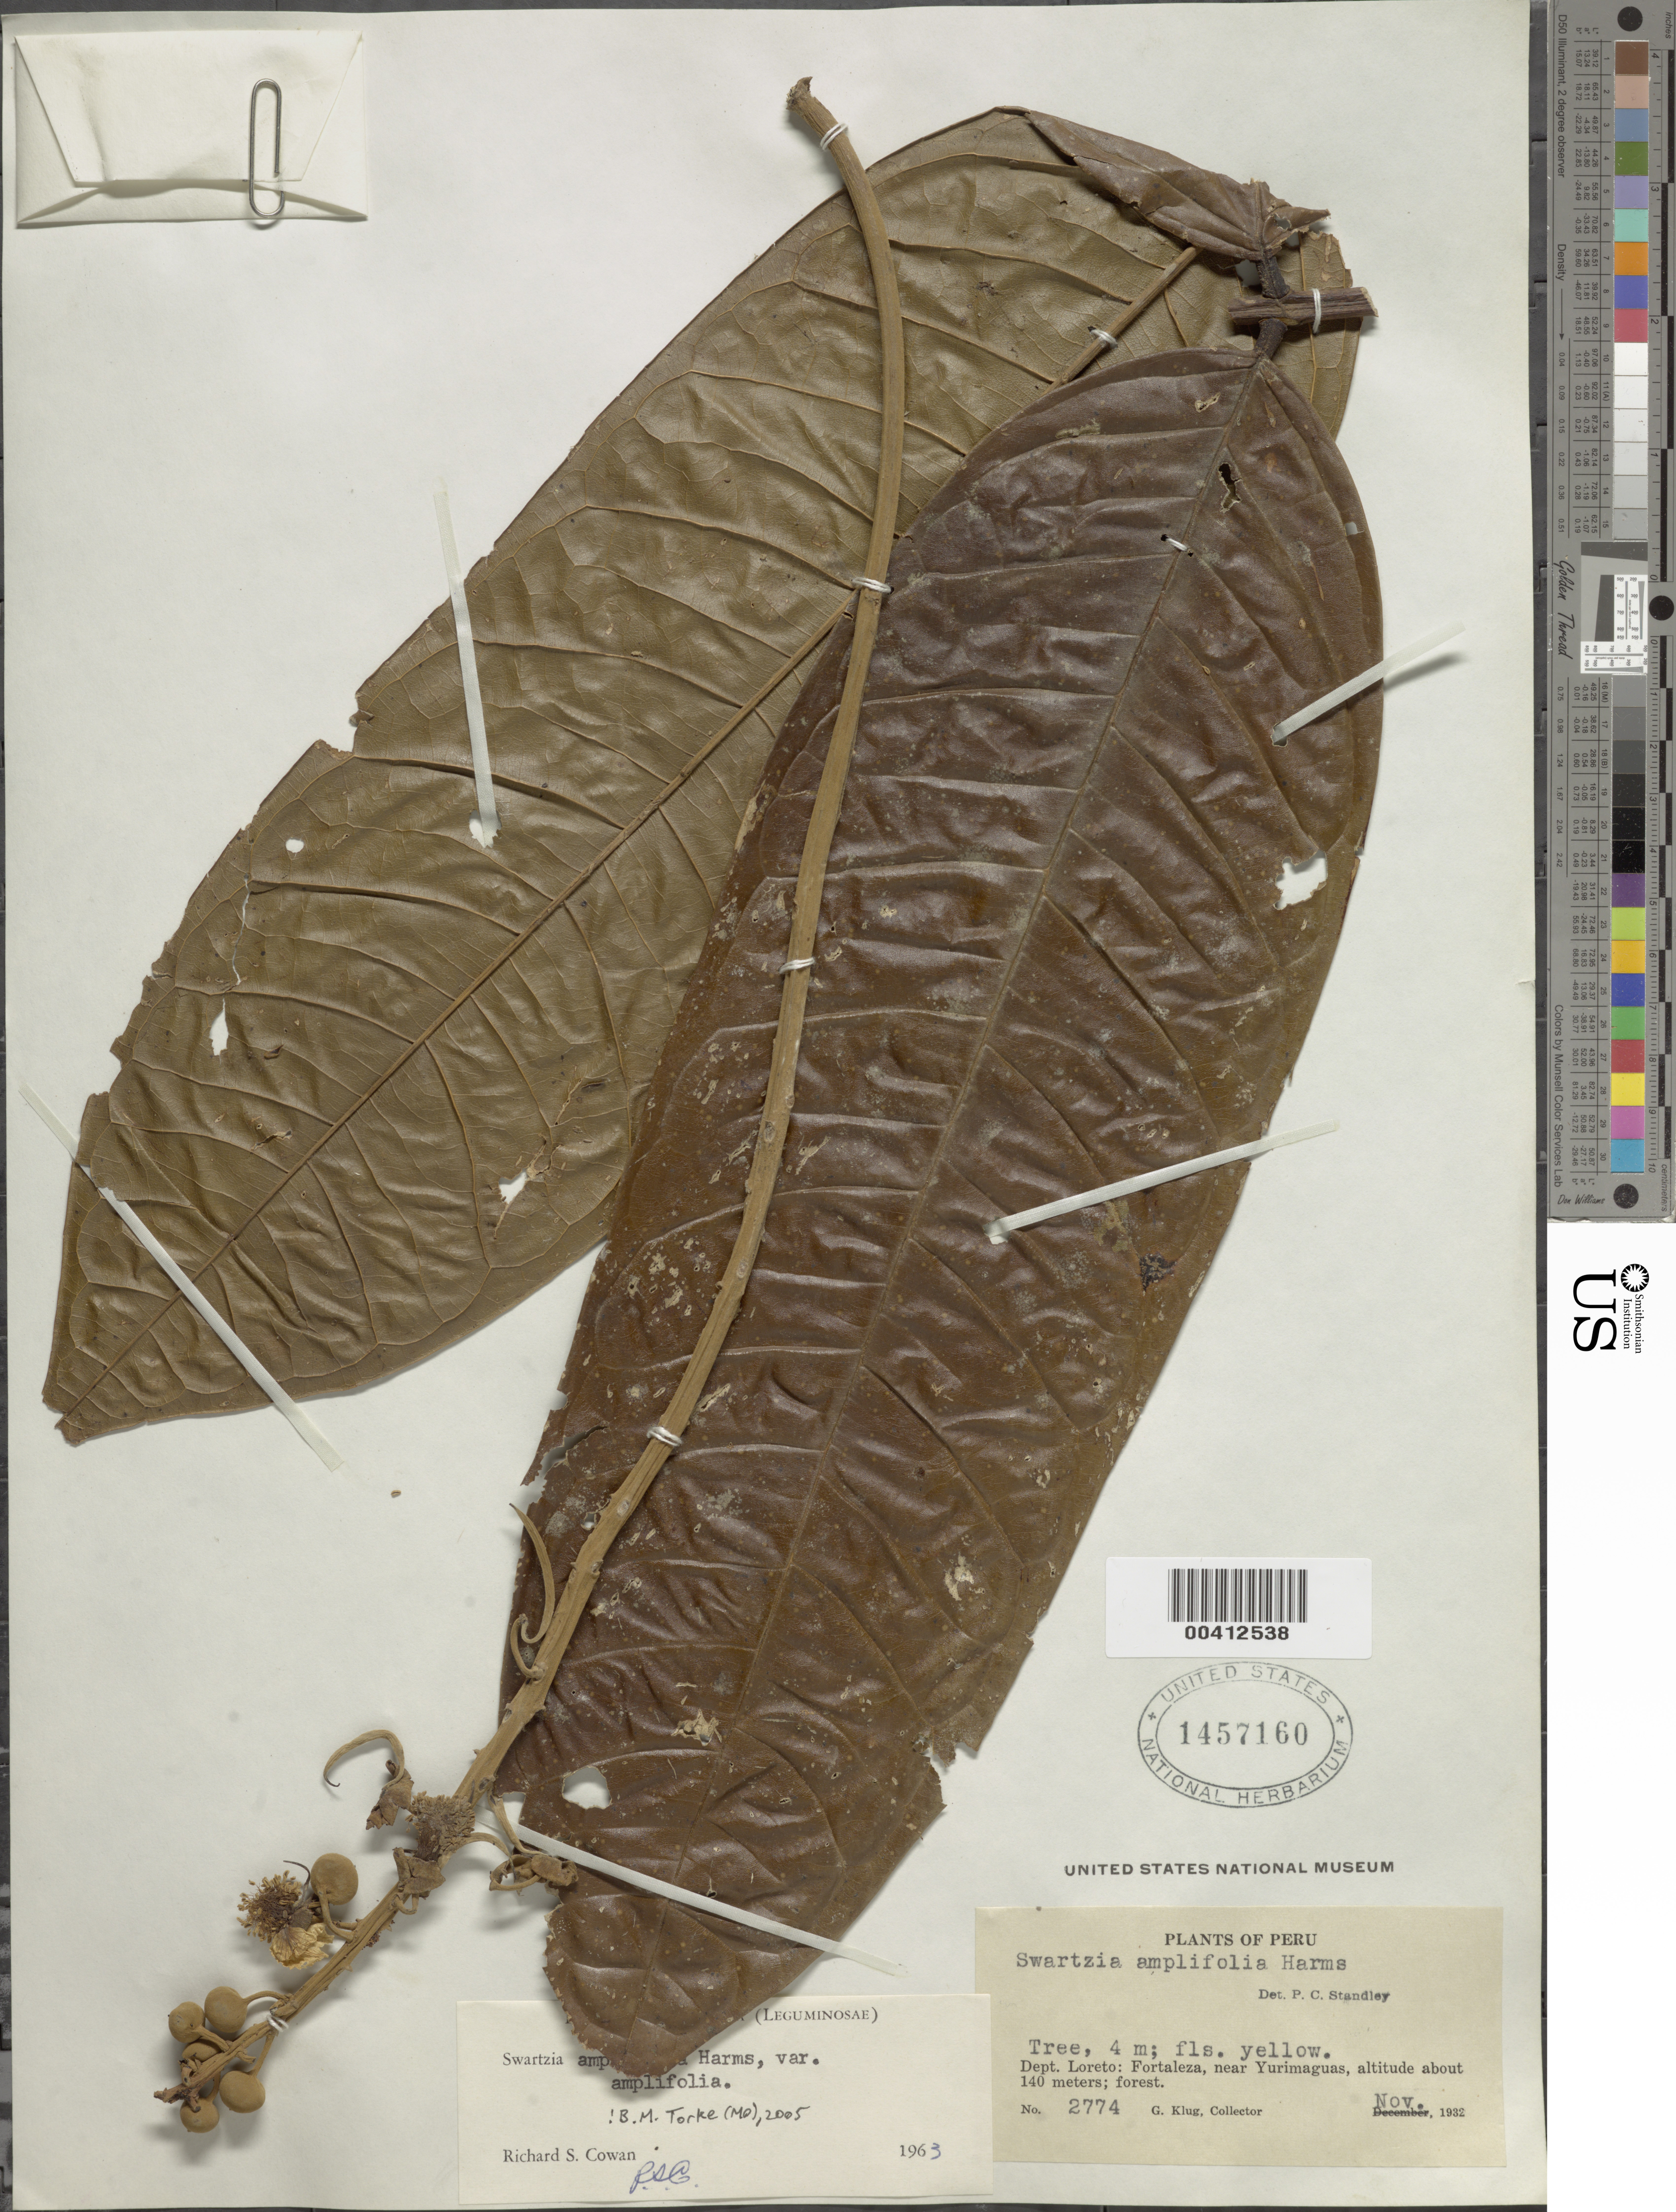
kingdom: Plantae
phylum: Tracheophyta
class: Magnoliopsida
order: Fabales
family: Fabaceae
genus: Swartzia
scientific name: Swartzia amplifolia var. amplifolia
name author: Harms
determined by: Cowan, R. S.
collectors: G. Klug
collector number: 2774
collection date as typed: Nov 1932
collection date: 1932-11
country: Peru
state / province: Loreto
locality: Fortaleza, near yurimaguas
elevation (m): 140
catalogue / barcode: US 1457160